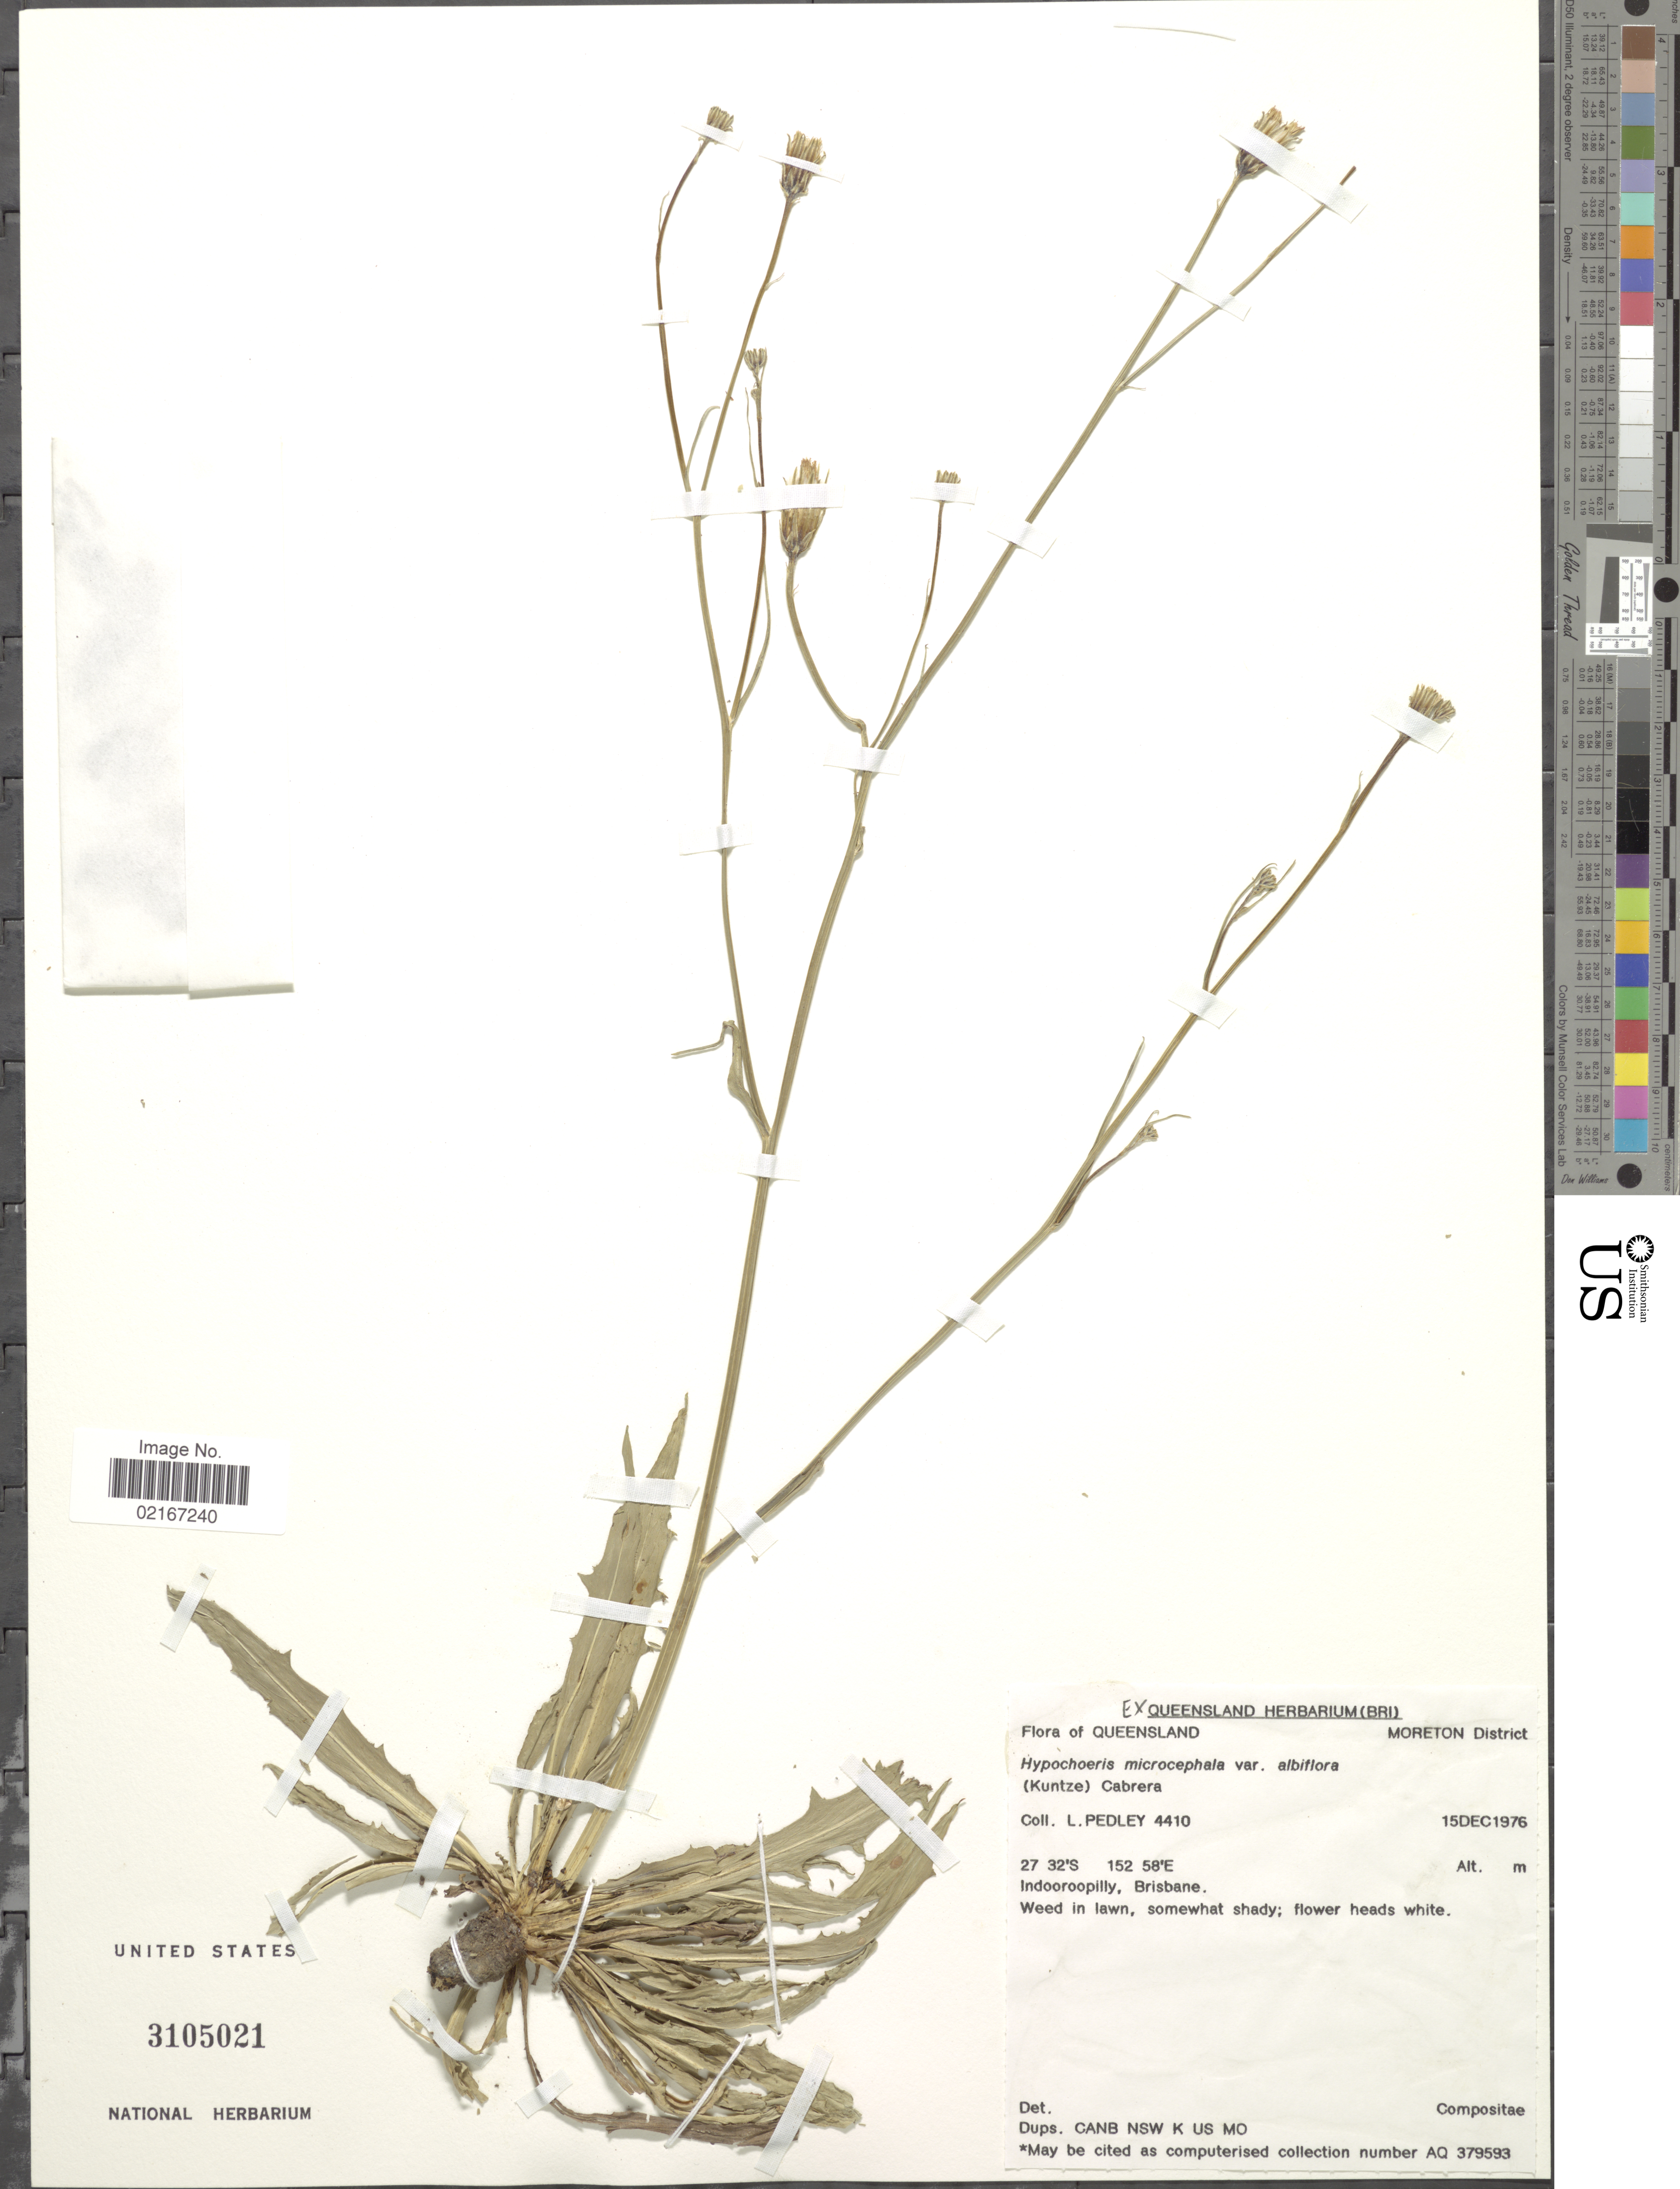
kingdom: Plantae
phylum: Tracheophyta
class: Magnoliopsida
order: Asterales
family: Asteraceae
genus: Hypochaeris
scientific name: Hypochaeris microcephala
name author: (Sch. Bip.) Cabrera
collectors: L. Pedley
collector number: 4410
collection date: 1976-12-15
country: Australia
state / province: Queensland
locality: Moreton District, Indooroopilly, Brisbane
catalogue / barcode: US 3105021